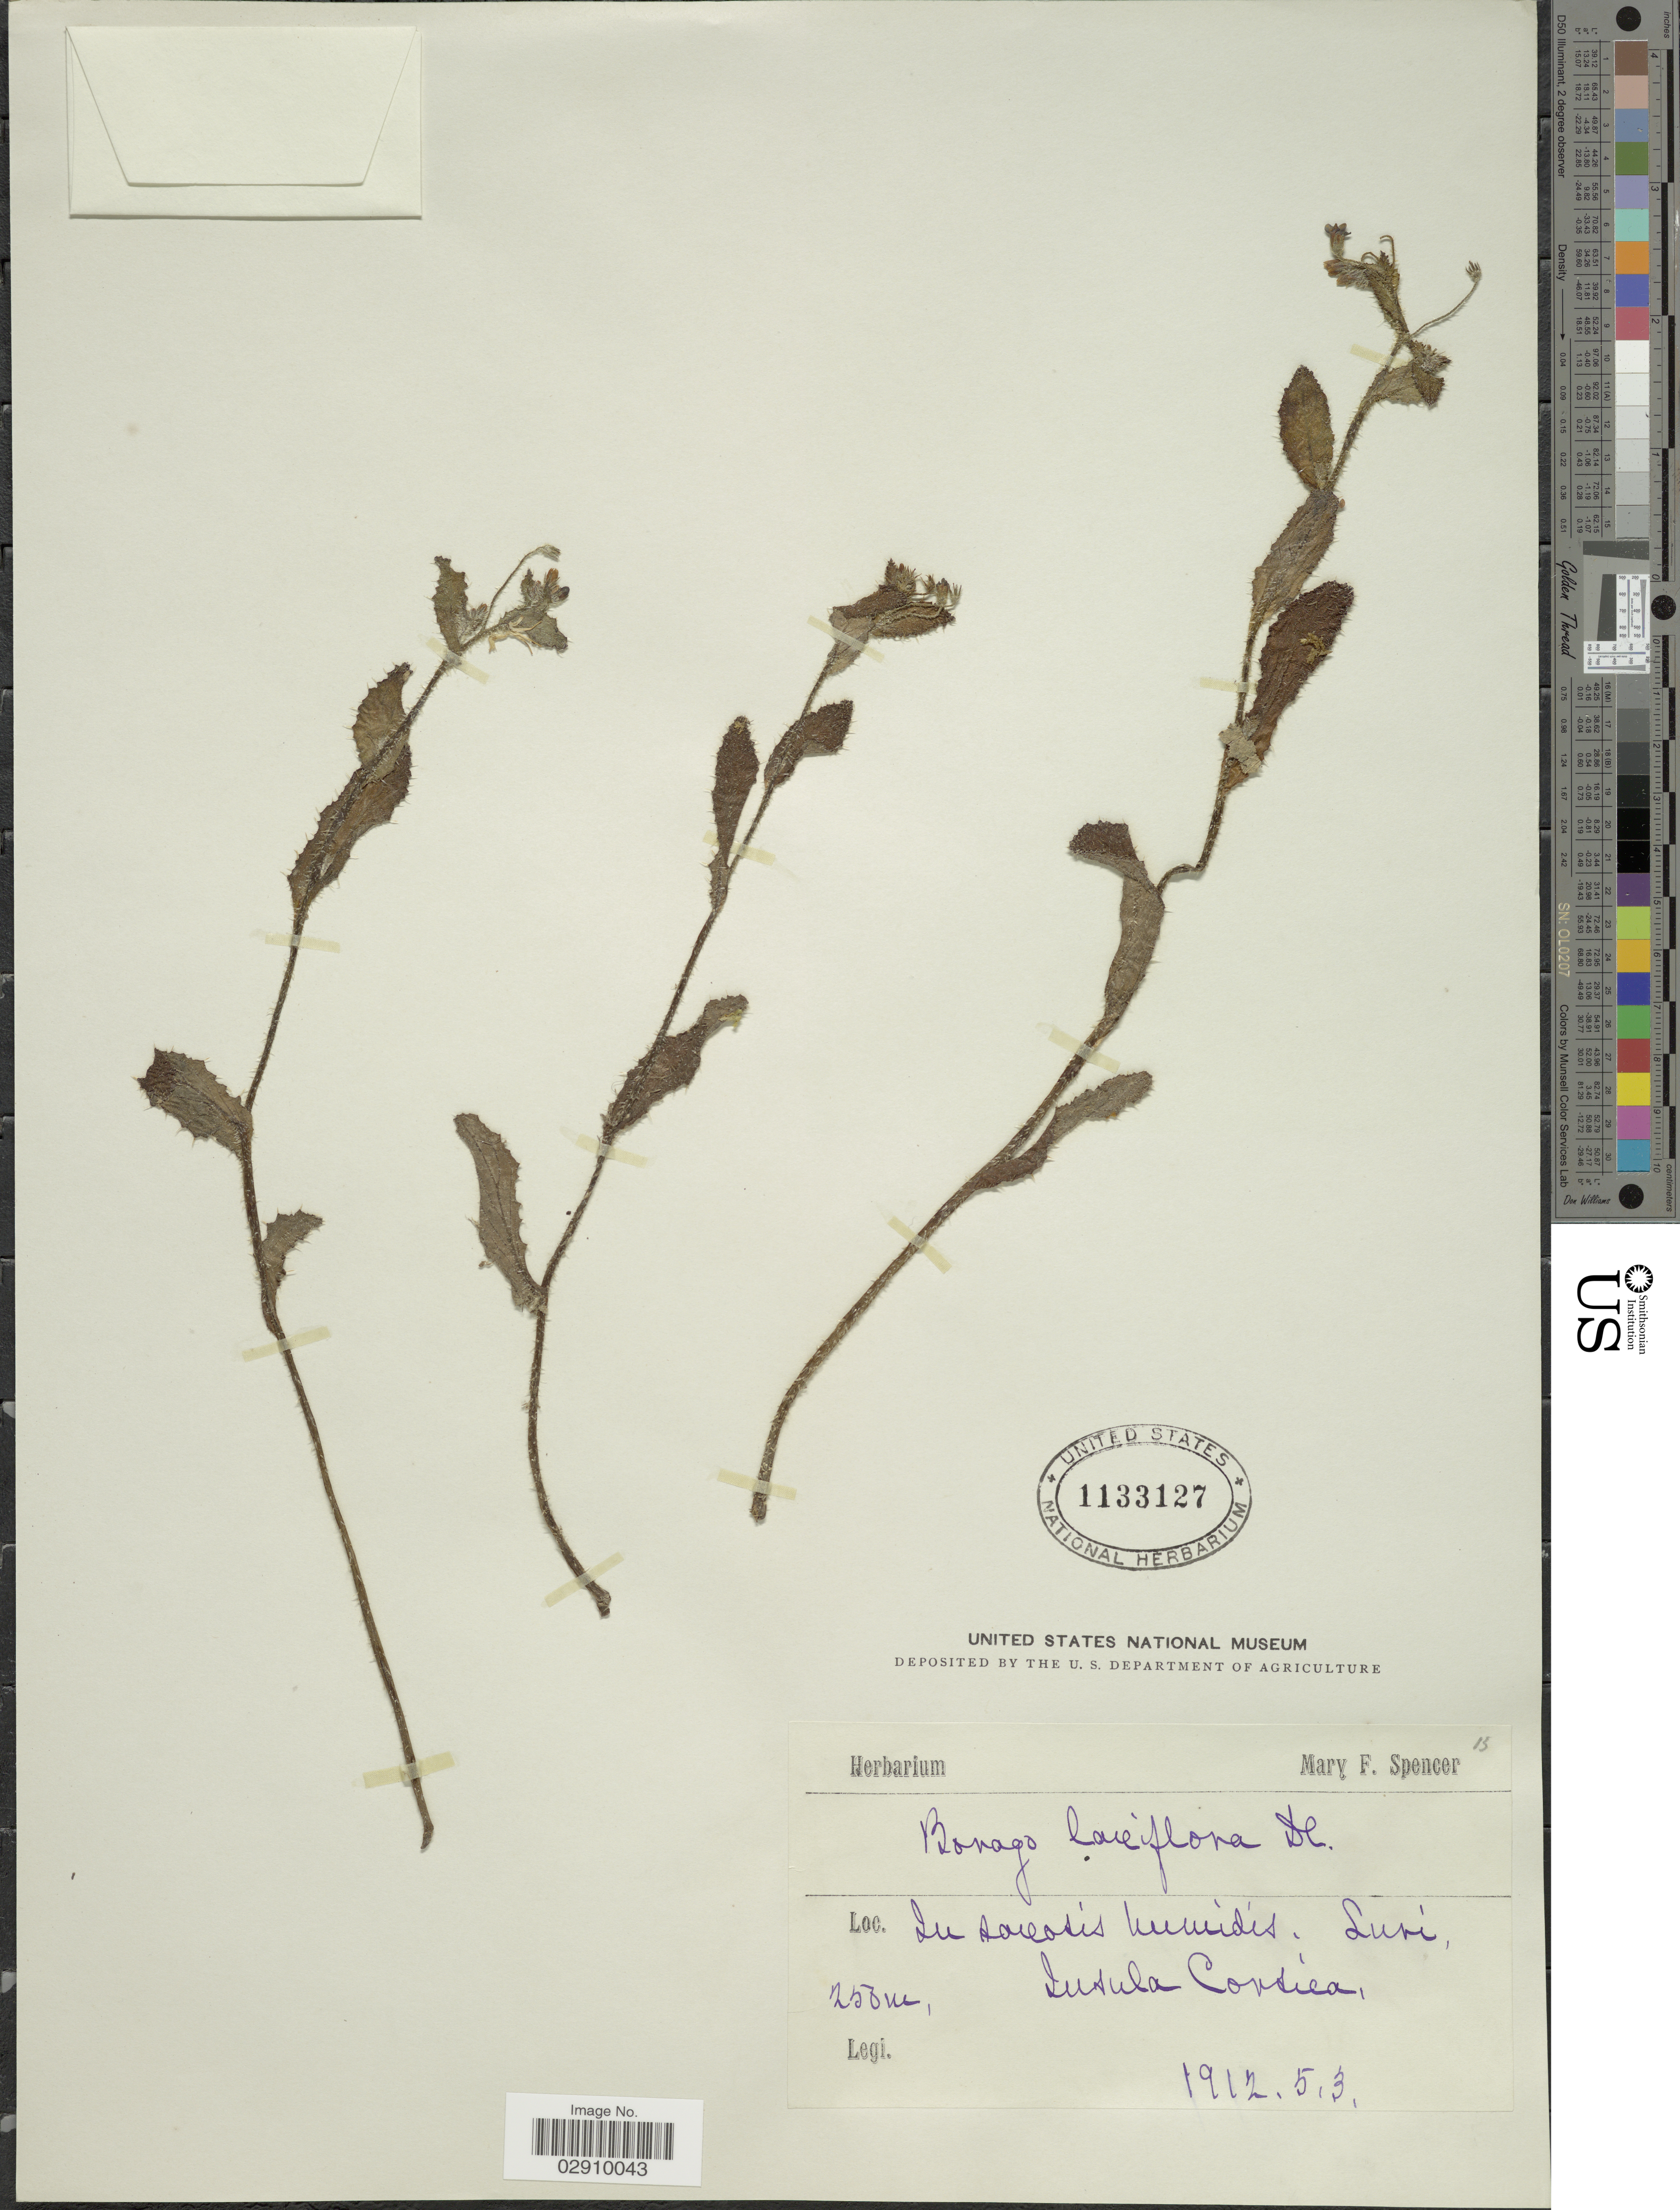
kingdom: Plantae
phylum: Tracheophyta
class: Magnoliopsida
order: Boraginales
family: Boraginaceae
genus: Borago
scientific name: Borago laxiflora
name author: (DC.) Fisch.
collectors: M. Spencer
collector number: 13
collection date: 1912-05-03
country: France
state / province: Corsica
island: Corse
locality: In saceosis [interpreted] humidis, Luri, Insula Corsica.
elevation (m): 250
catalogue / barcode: US 1133127